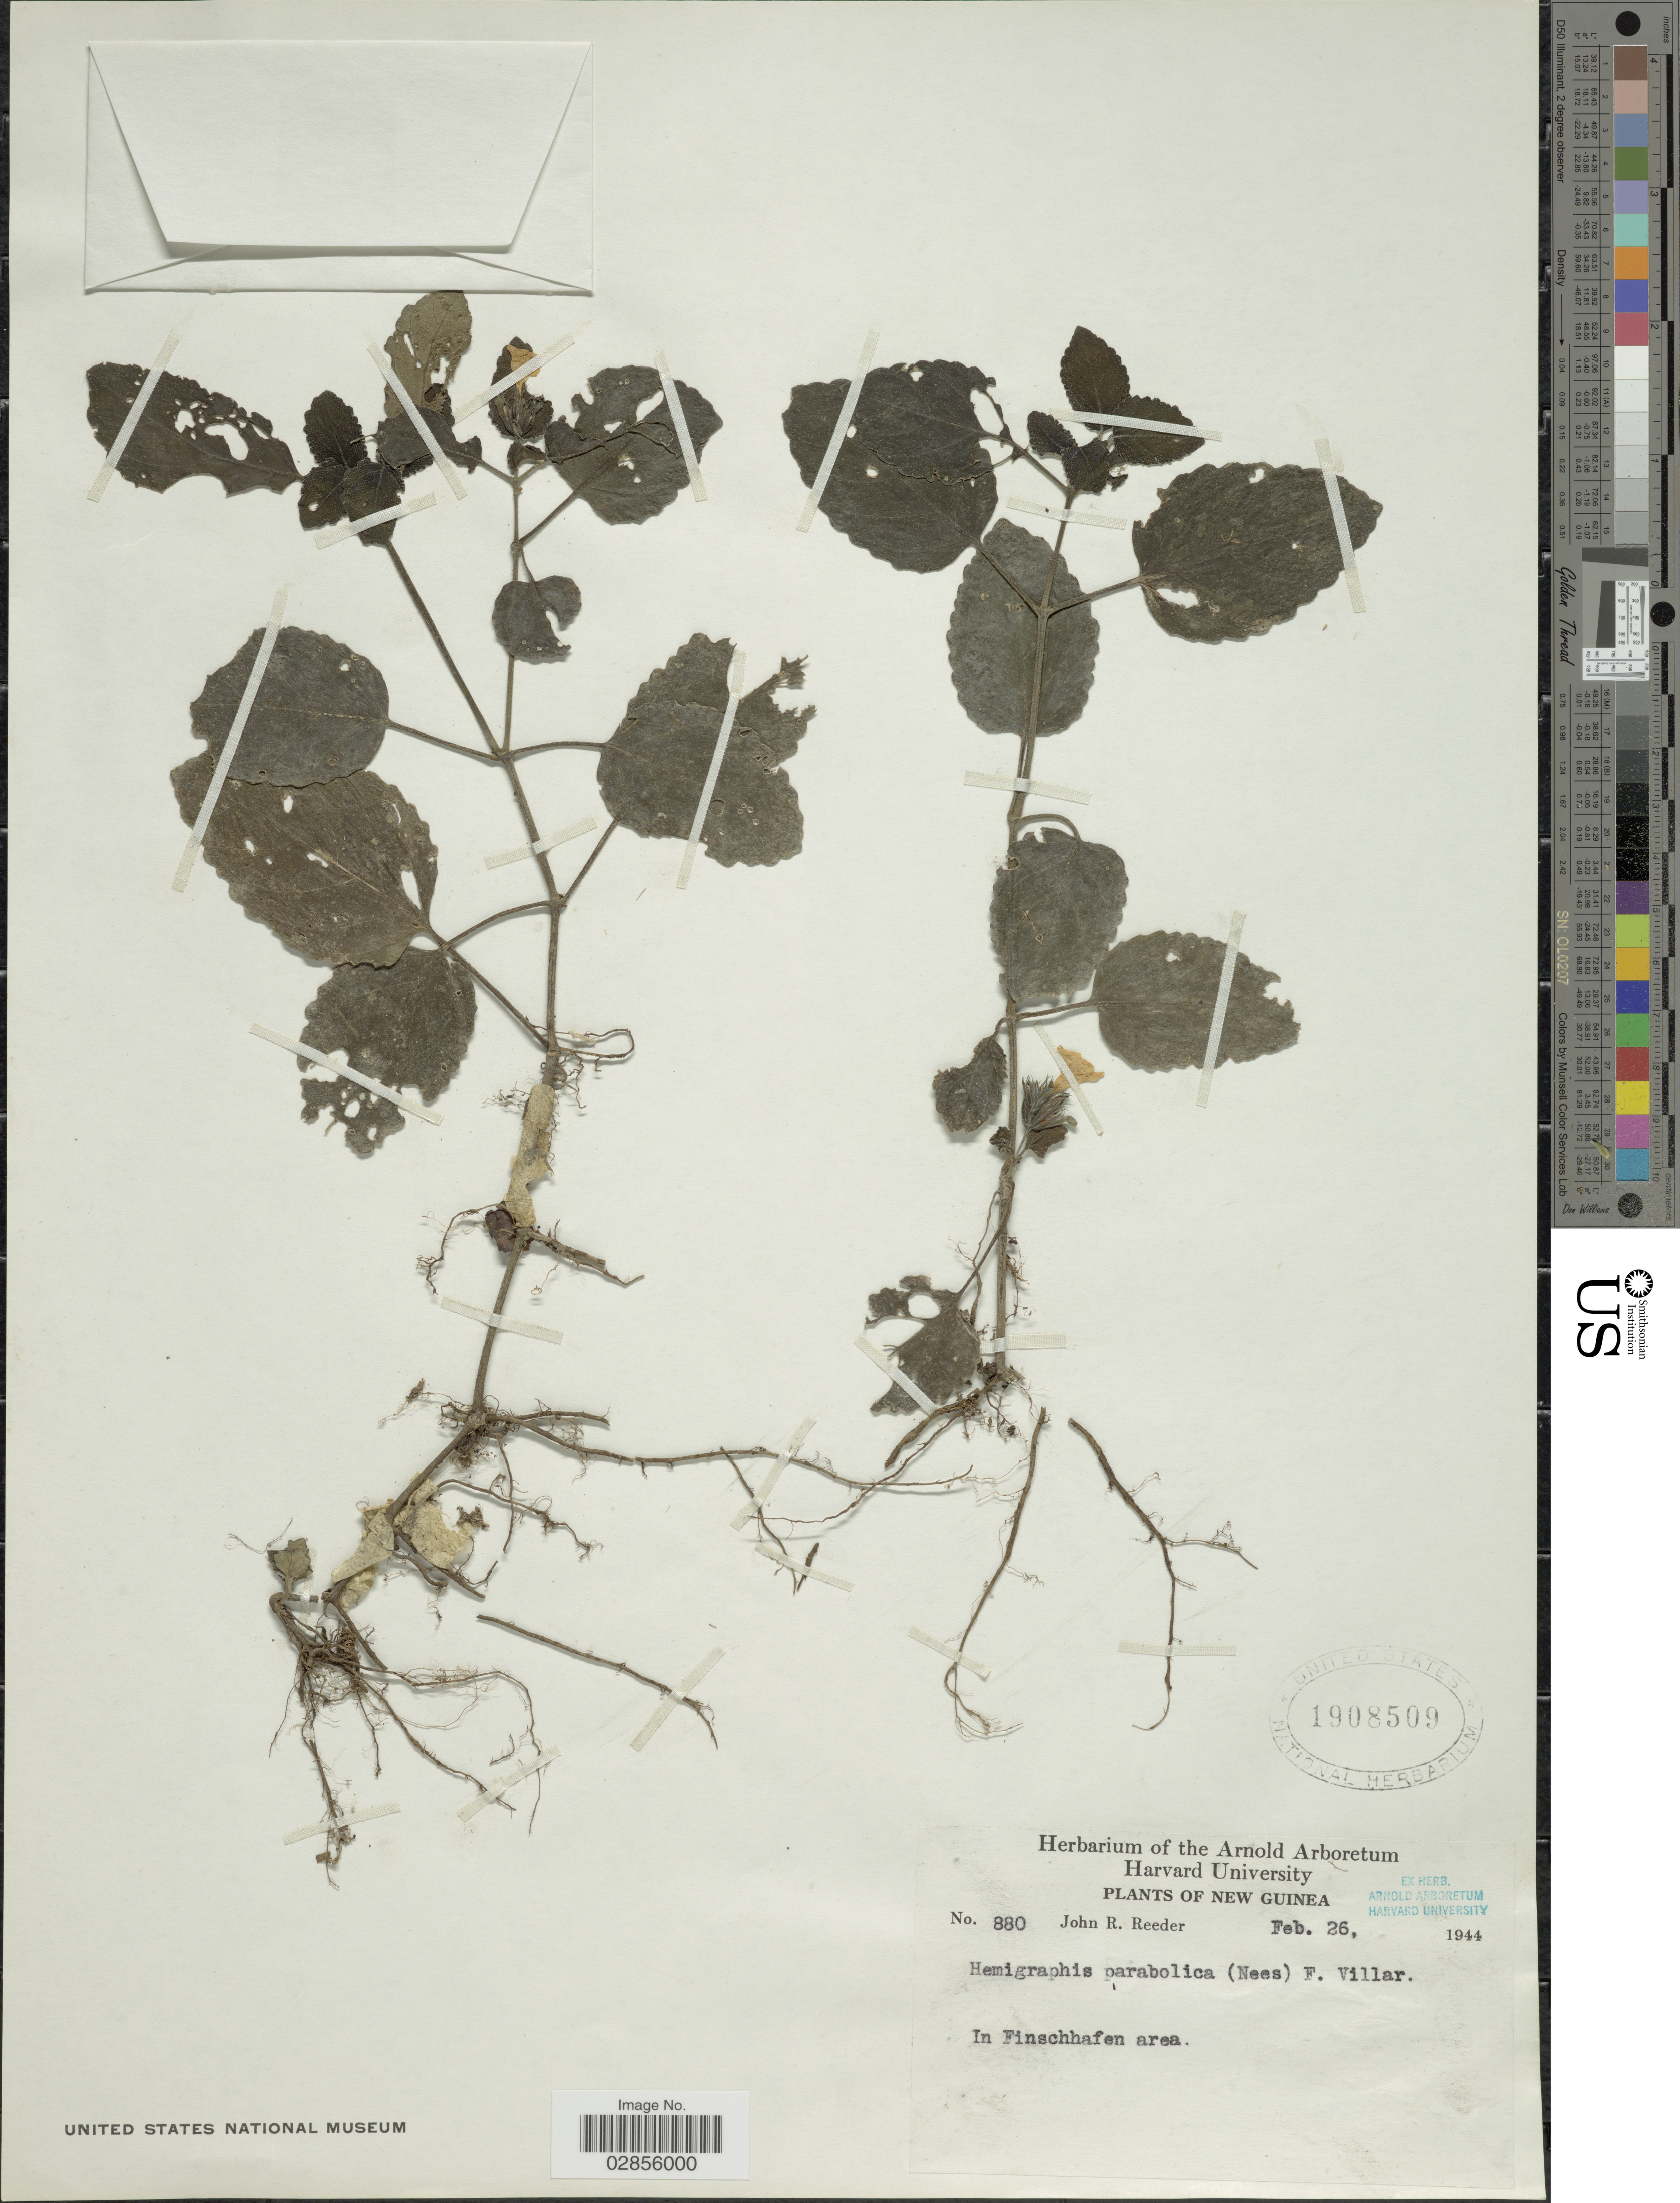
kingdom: Plantae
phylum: Tracheophyta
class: Magnoliopsida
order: Lamiales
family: Acanthaceae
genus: Strobilanthes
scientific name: Strobilanthes reptans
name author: (G. Forst.) Moylan ex Y.F. Deng & J.R.I. Wood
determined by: Wagner, W. L., (BOT), Smithsonian Institution - National Museum of Natural History (UNITED STATES)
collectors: J. R. Reeder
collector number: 880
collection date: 1944-02-26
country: Papua New Guinea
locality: New Guinea. In Finschhafen area.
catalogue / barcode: US 1908509